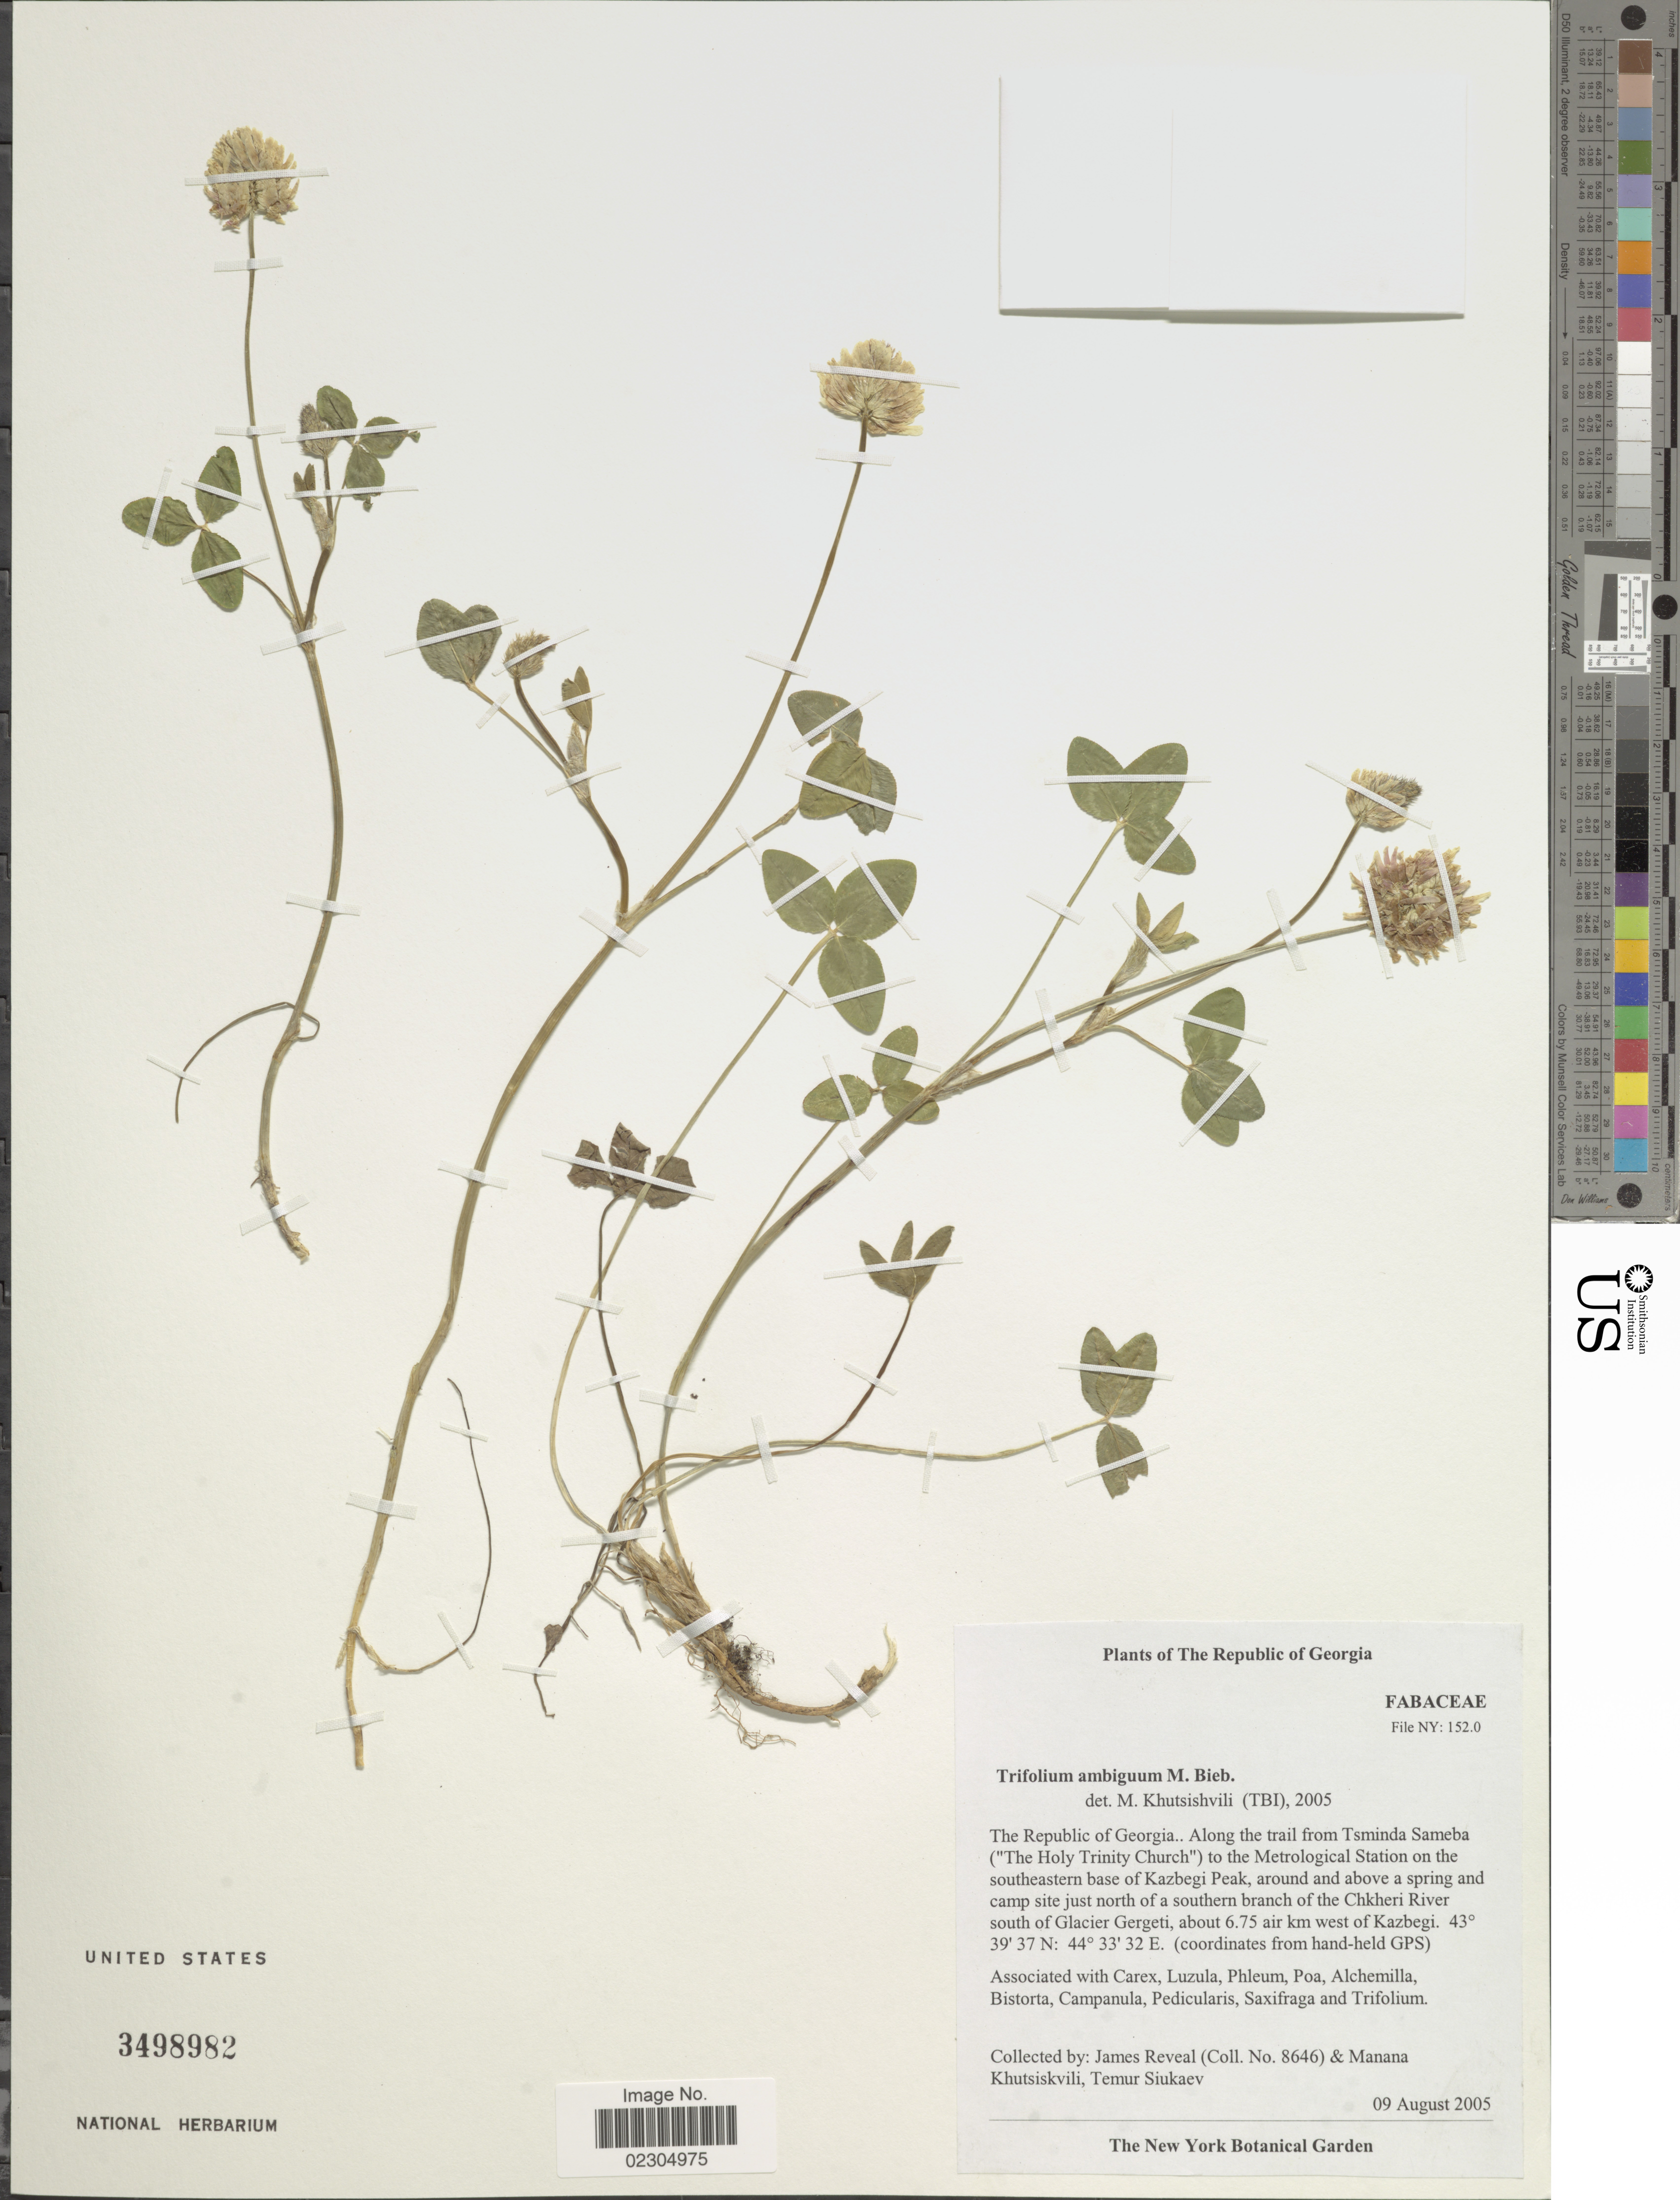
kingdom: Plantae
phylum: Tracheophyta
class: Magnoliopsida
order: Fabales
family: Fabaceae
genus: Trifolium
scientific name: Trifolium ambiguum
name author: M. Bieb.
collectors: J. Reveal, M. Khutsiskvili & T. Siukaev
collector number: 8646/152?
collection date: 2005-08-09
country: Georgia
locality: The Republic of Georgia. Along the trail from Tsminda Sameba("The Holy Trinity Church") to the Metrological Station on the southeastern base of Kazbegi Peak, around and above a spring and camp site just north of a southern branch of the Chkeri River south of Glacier Gergeti, about 6.75 air km west of Kazbegi.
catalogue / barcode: US 3498982